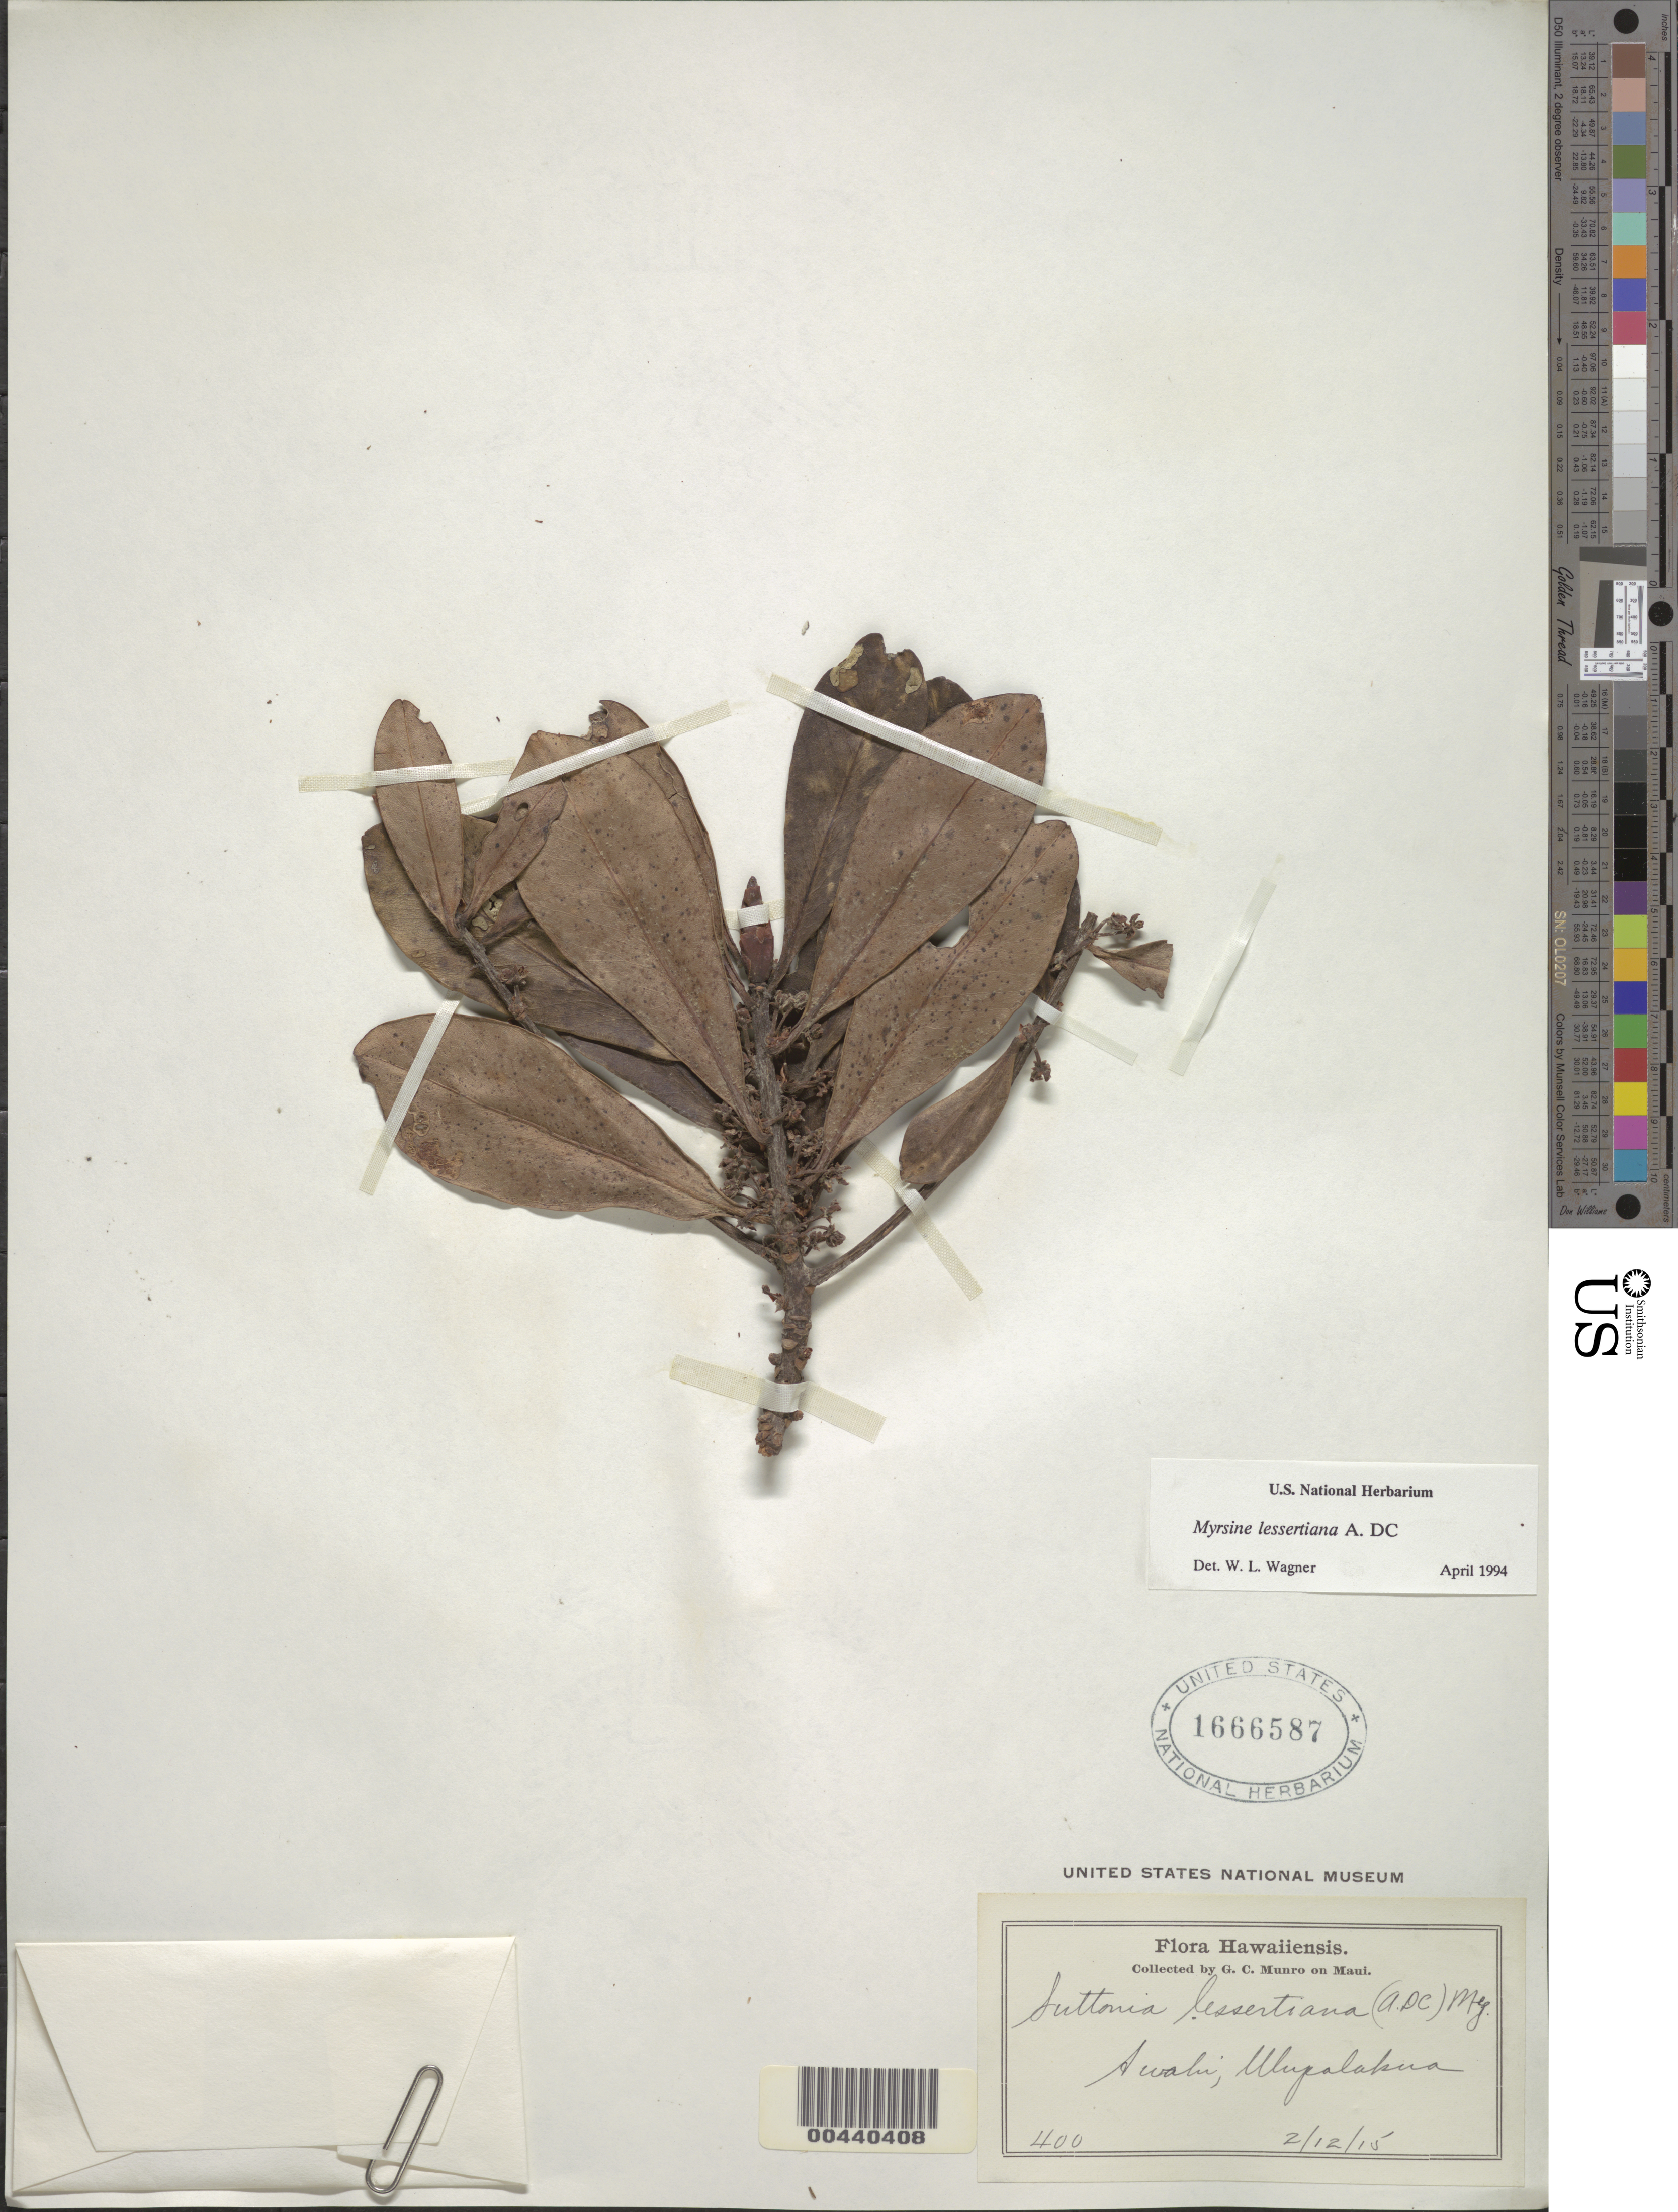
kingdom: Plantae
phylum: Tracheophyta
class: Magnoliopsida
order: Ericales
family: Primulaceae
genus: Myrsine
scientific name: Myrsine lessertiana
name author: A. DC.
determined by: Wagner, W. L., (BOT), Smithsonian Institution - National Museum of Natural History (UNITED STATES)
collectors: G. C. Munro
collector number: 400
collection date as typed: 12 Feb 1915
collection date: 1915-02-12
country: United States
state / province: Hawaii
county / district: Maui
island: Maui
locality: Awahi, Ulupalakua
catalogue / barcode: US 1666587